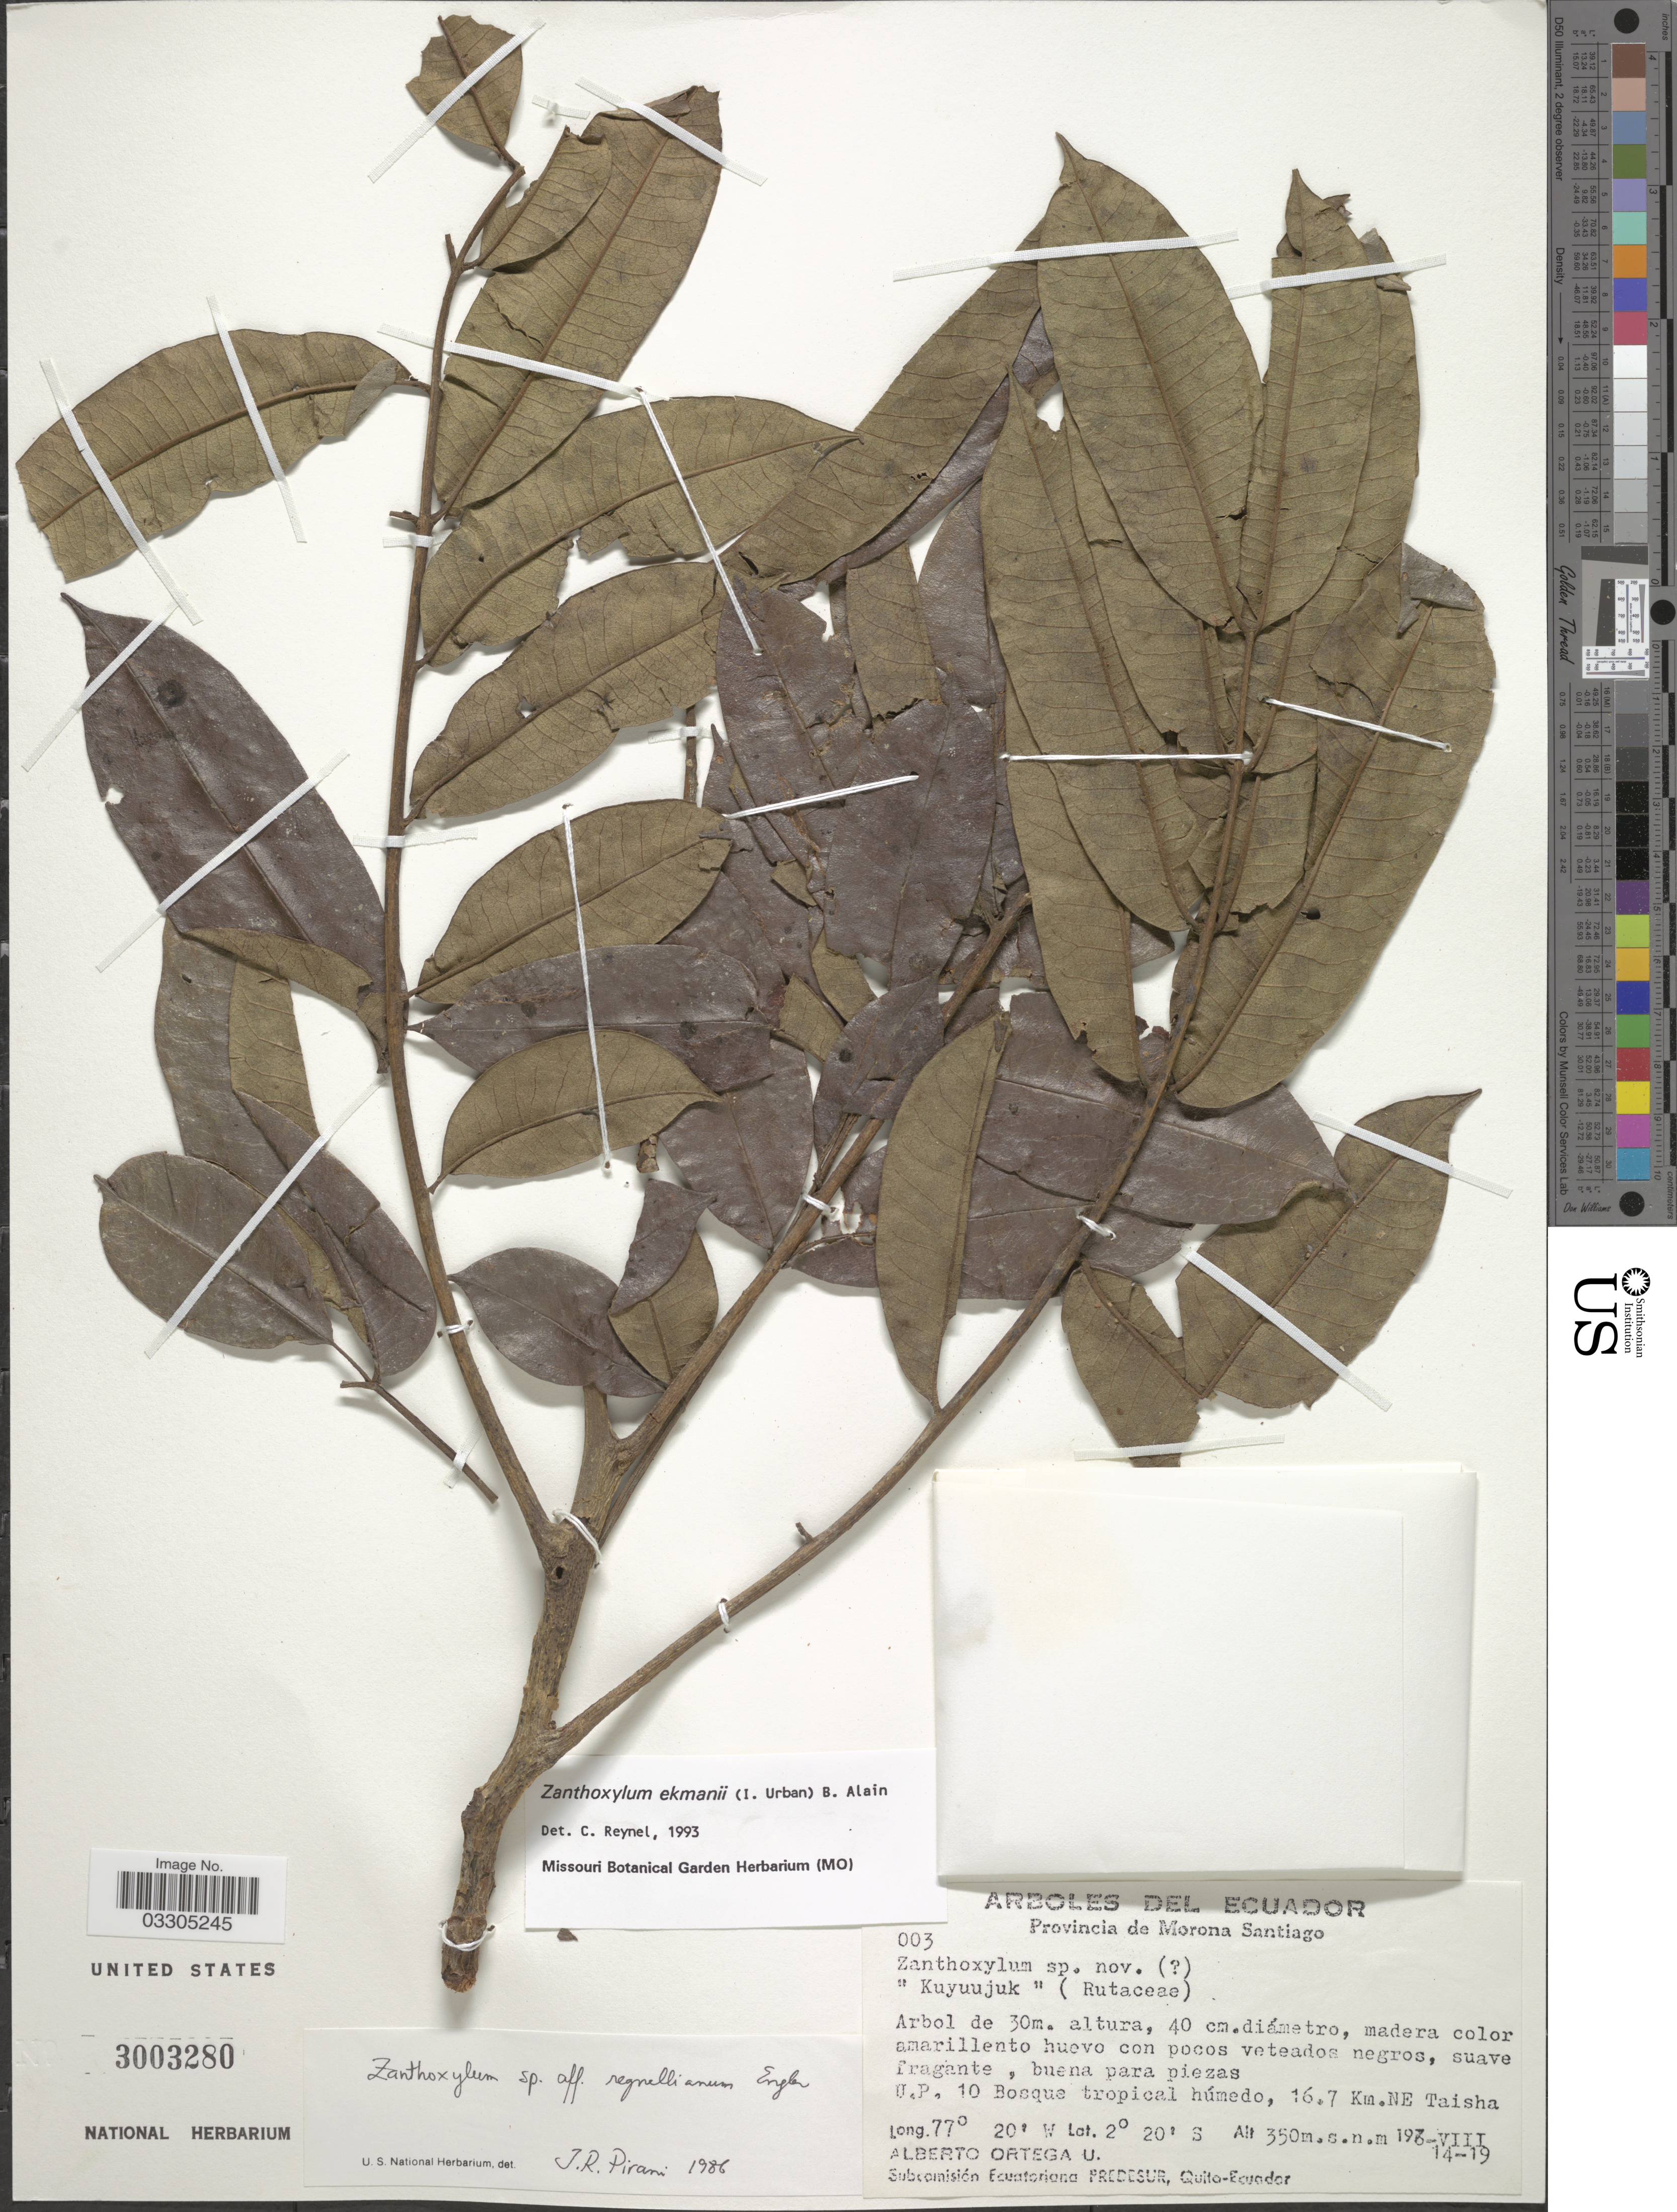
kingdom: Plantae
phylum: Tracheophyta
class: Magnoliopsida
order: Sapindales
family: Rutaceae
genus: Zanthoxylum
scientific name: Zanthoxylum ekmanii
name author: (Urb.) Alain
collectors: A. T. Ortega U.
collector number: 003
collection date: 1976-08-14/1976-08-19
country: Ecuador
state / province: Morona-Santiago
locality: U.P. 10 Bosque tropical húmedo, 16.7 Km. NE Taisha.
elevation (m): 350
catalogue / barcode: US 3003280